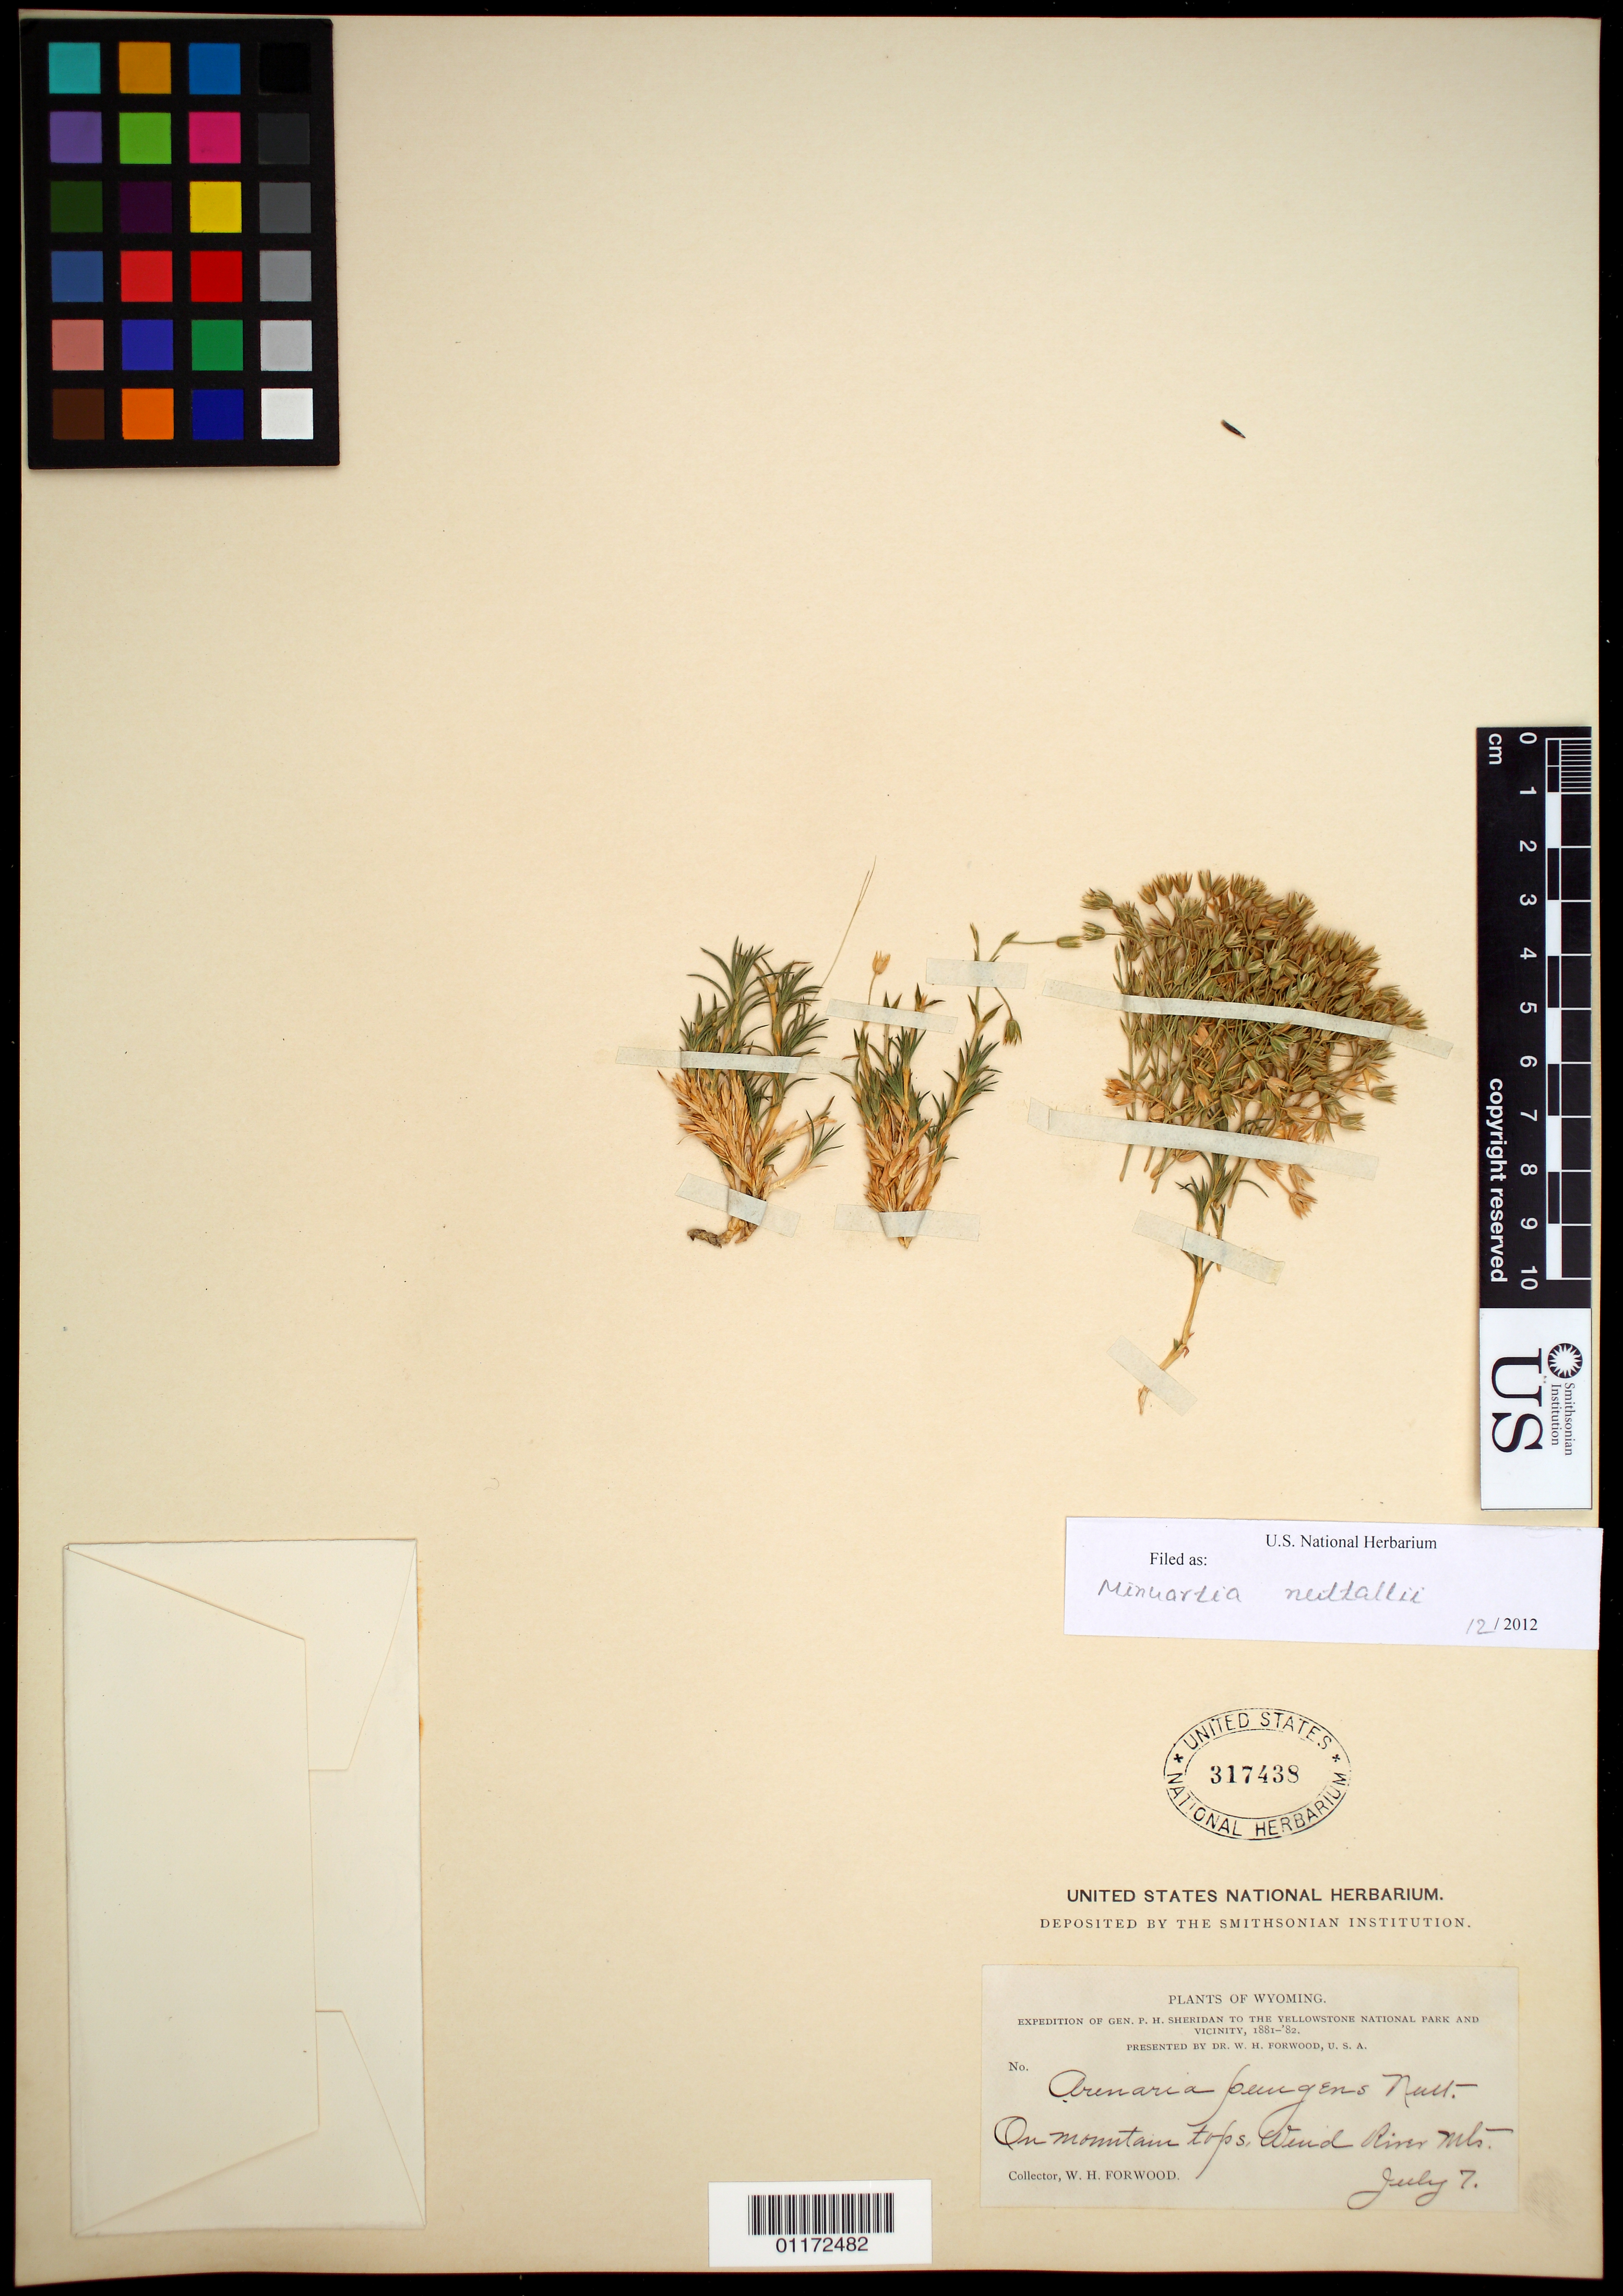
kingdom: Plantae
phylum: Tracheophyta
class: Magnoliopsida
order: Caryophyllales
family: Caryophyllaceae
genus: Minuartia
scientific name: Minuartia nuttallii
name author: (Pax) Briq.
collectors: W. Forwood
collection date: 1881-07-07/1882-07-07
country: United States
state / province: Wyoming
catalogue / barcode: US 317438